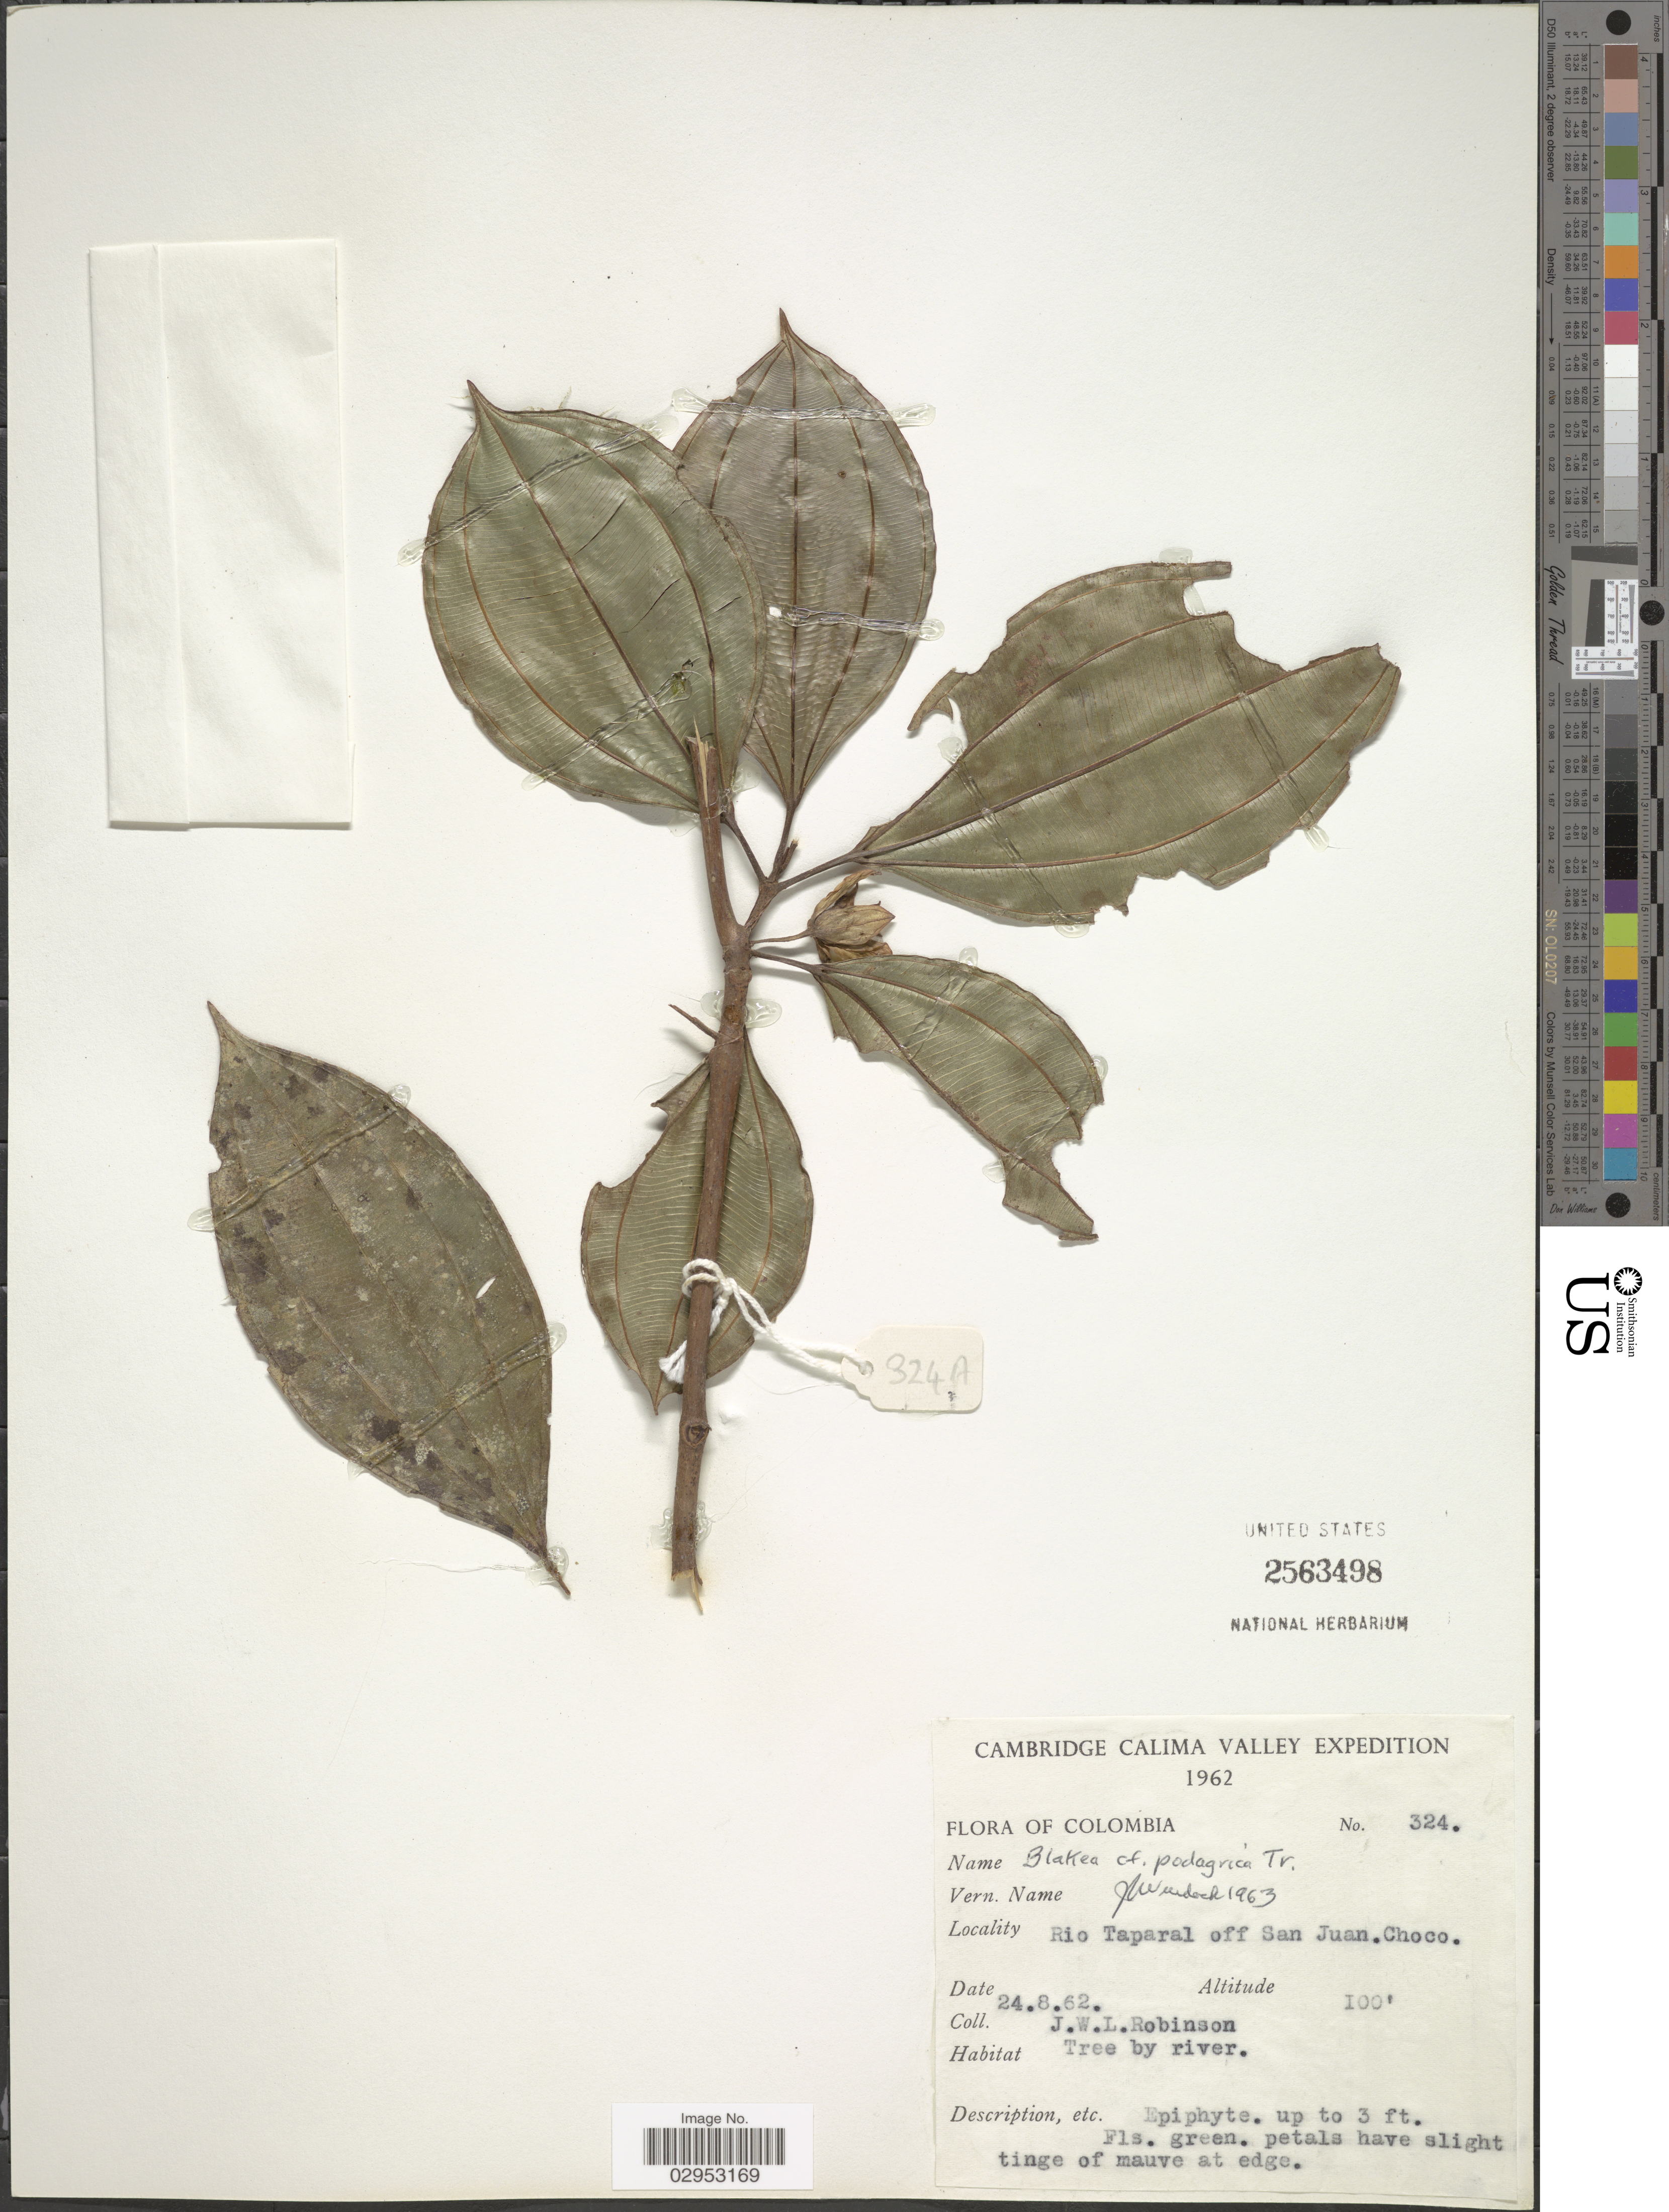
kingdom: Plantae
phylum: Tracheophyta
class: Magnoliopsida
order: Myrtales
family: Melastomataceae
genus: Blakea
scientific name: Blakea podagrica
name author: Triana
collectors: J. W. Robinson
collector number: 324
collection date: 1962-08-24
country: Colombia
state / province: Chocó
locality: Cambridge Calima Valley. Rio Taparal off San Juan.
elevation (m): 30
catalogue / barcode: US 2563498